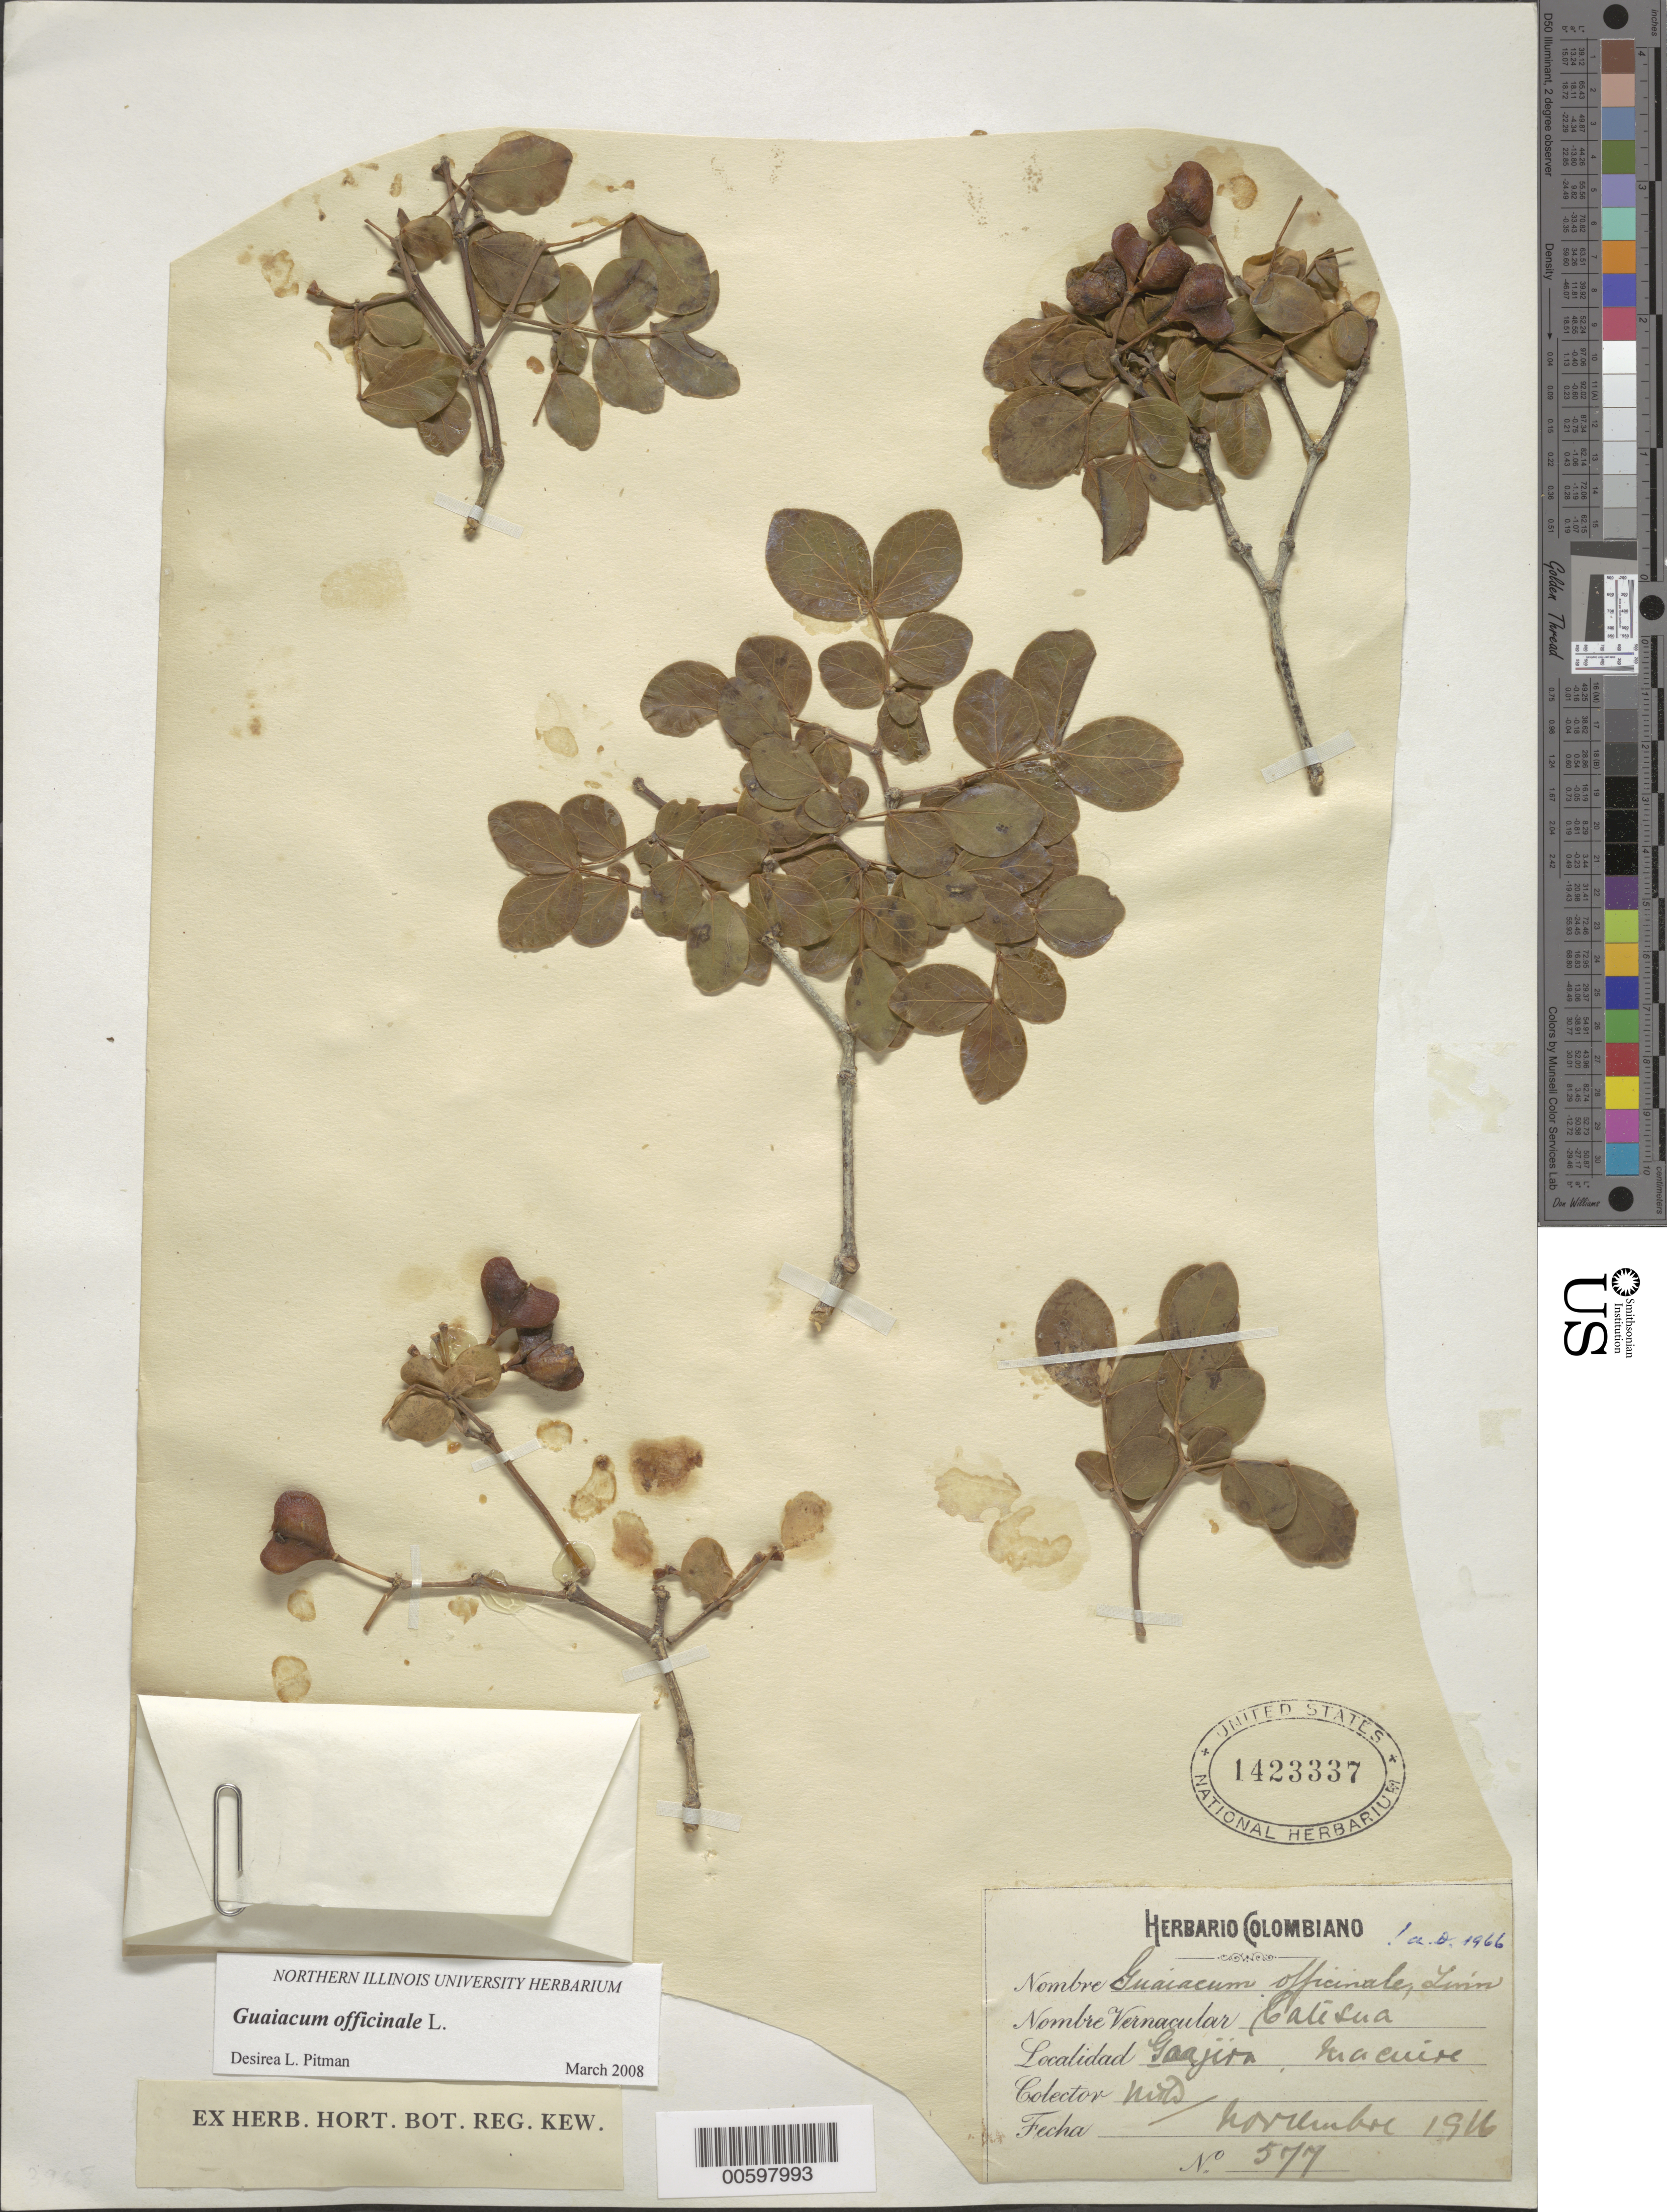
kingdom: Plantae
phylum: Tracheophyta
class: Magnoliopsida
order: Zygophyllales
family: Zygophyllaceae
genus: Guaiacum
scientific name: Guaiacum officinale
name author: L.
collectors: M. T. Dawe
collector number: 577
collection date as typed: Nov 1916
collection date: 1916-11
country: Colombia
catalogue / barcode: US 1423337